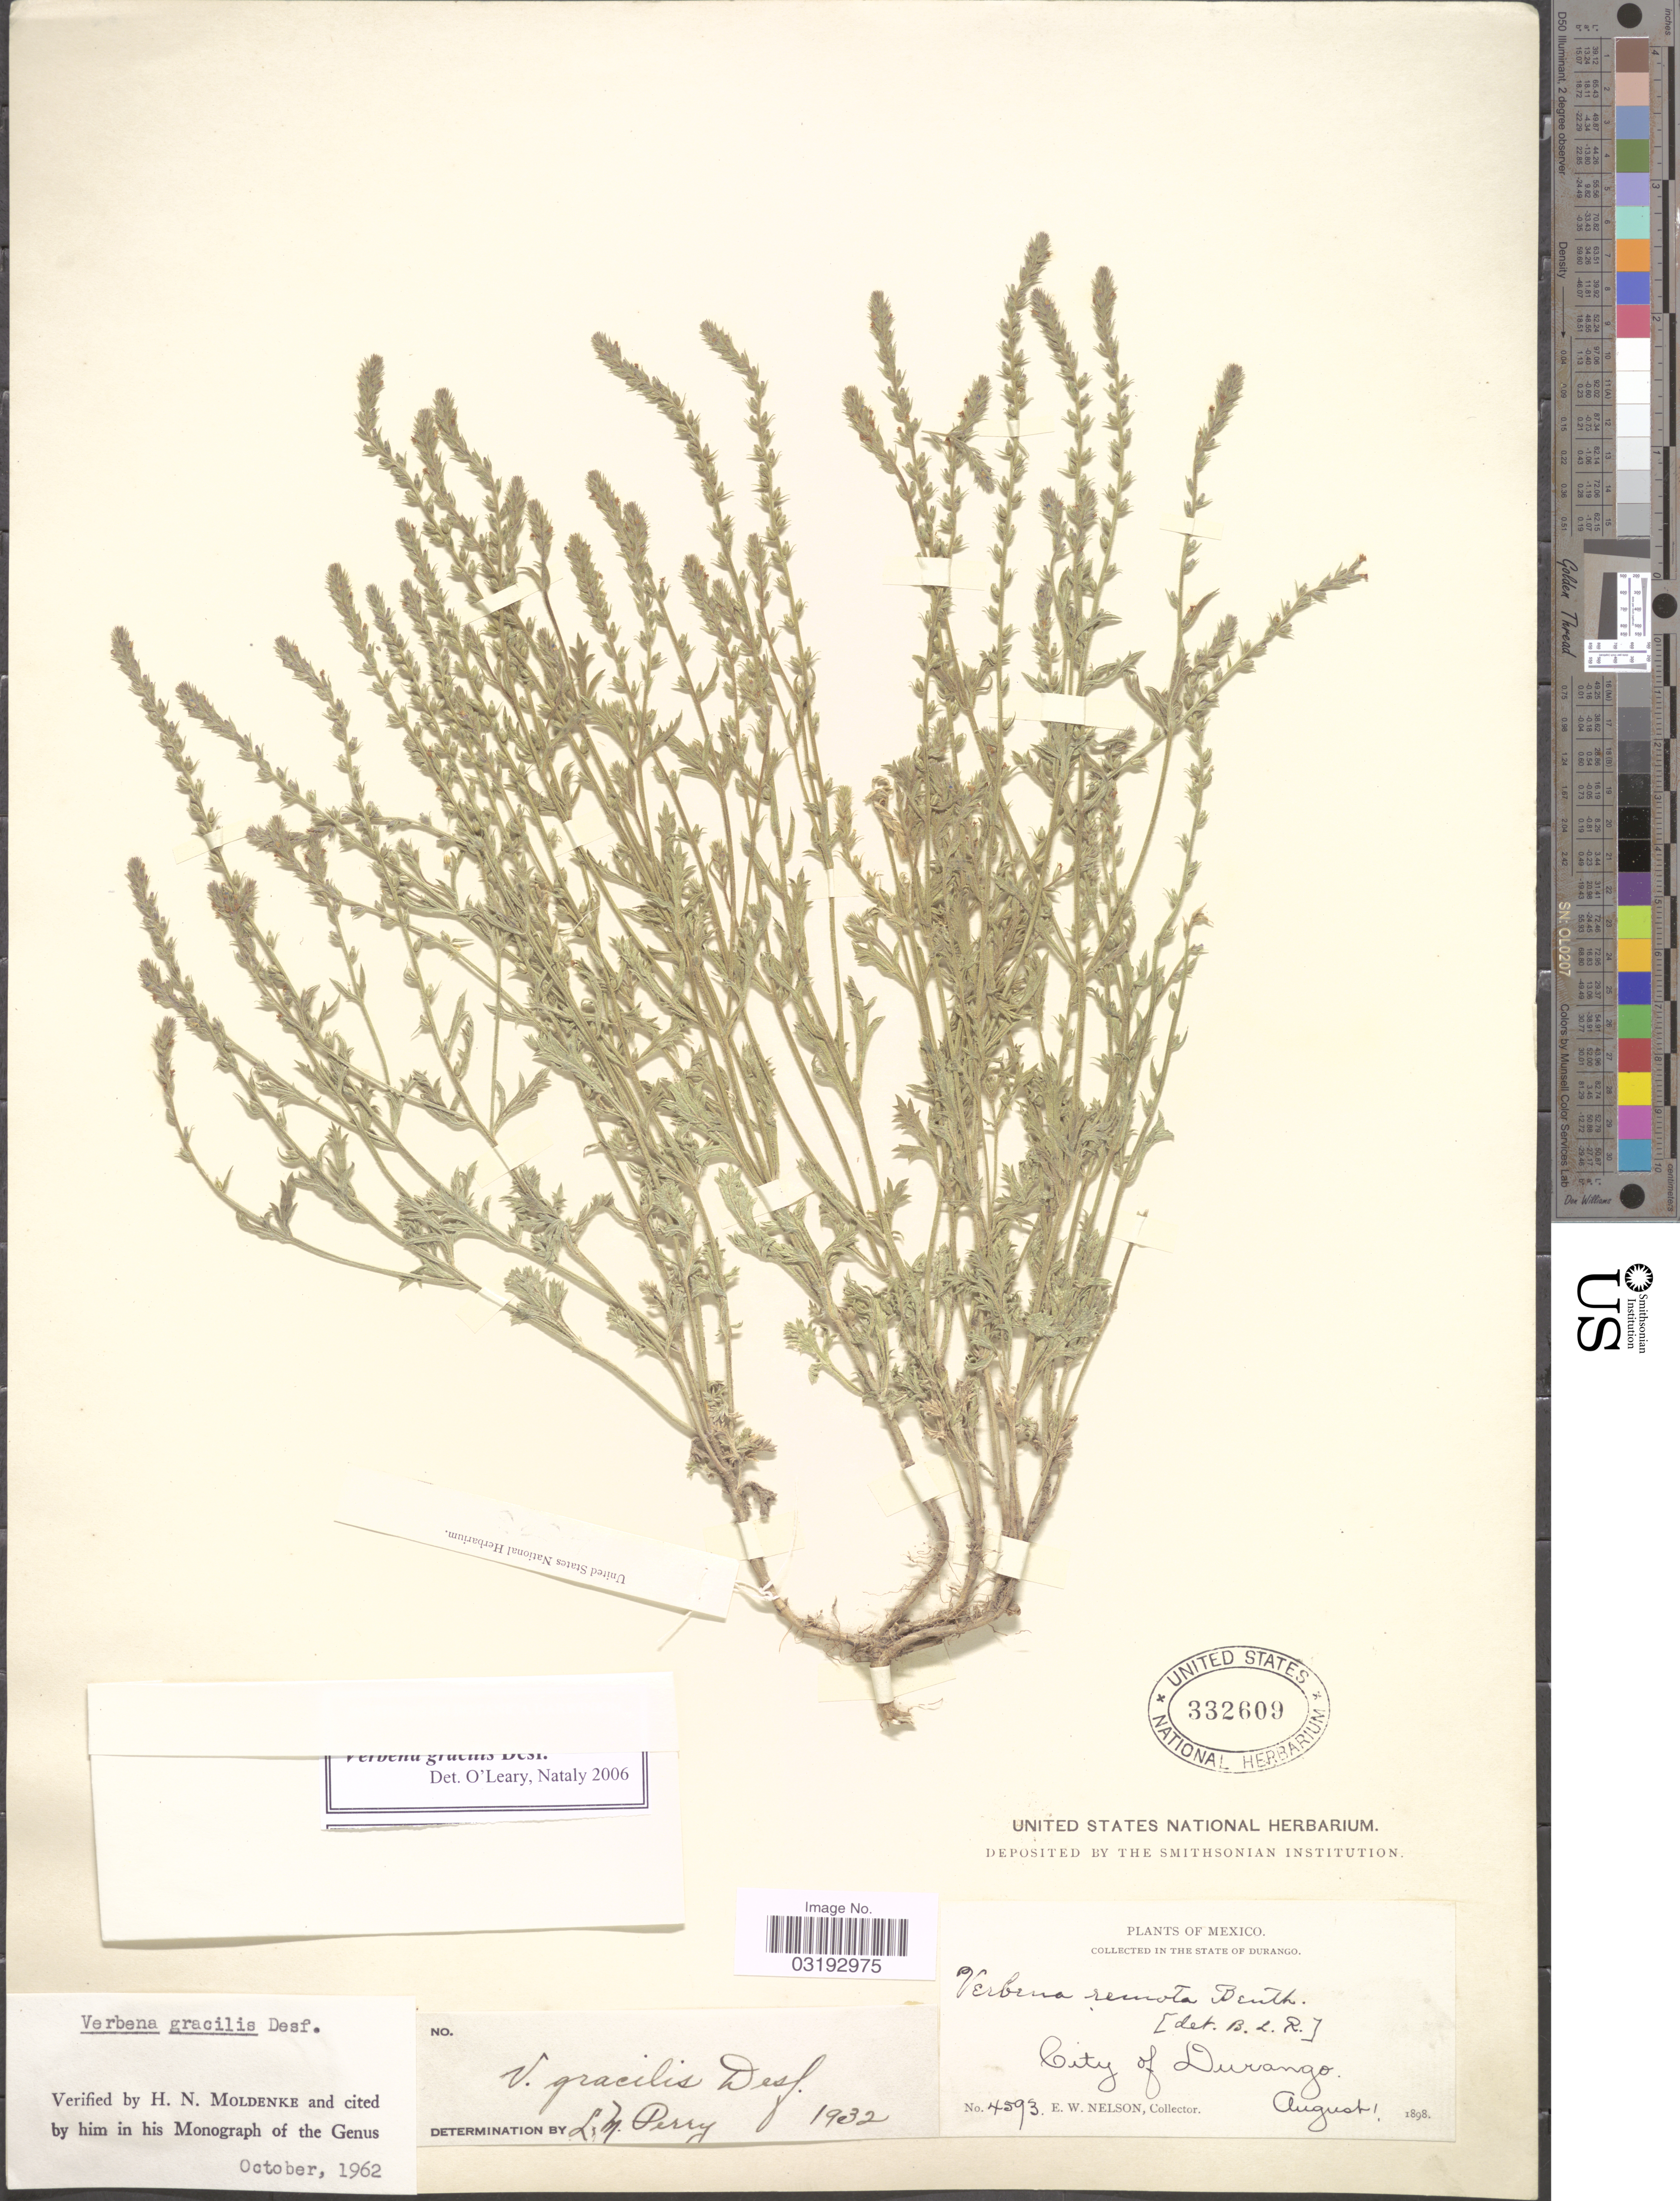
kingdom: Plantae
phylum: Tracheophyta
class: Magnoliopsida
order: Lamiales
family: Verbenaceae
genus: Verbena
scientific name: Verbena gracilis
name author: Desf.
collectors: E. W. Nelson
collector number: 4593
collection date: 1898-08-01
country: Mexico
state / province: Durango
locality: City of Durango.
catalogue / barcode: US 332609